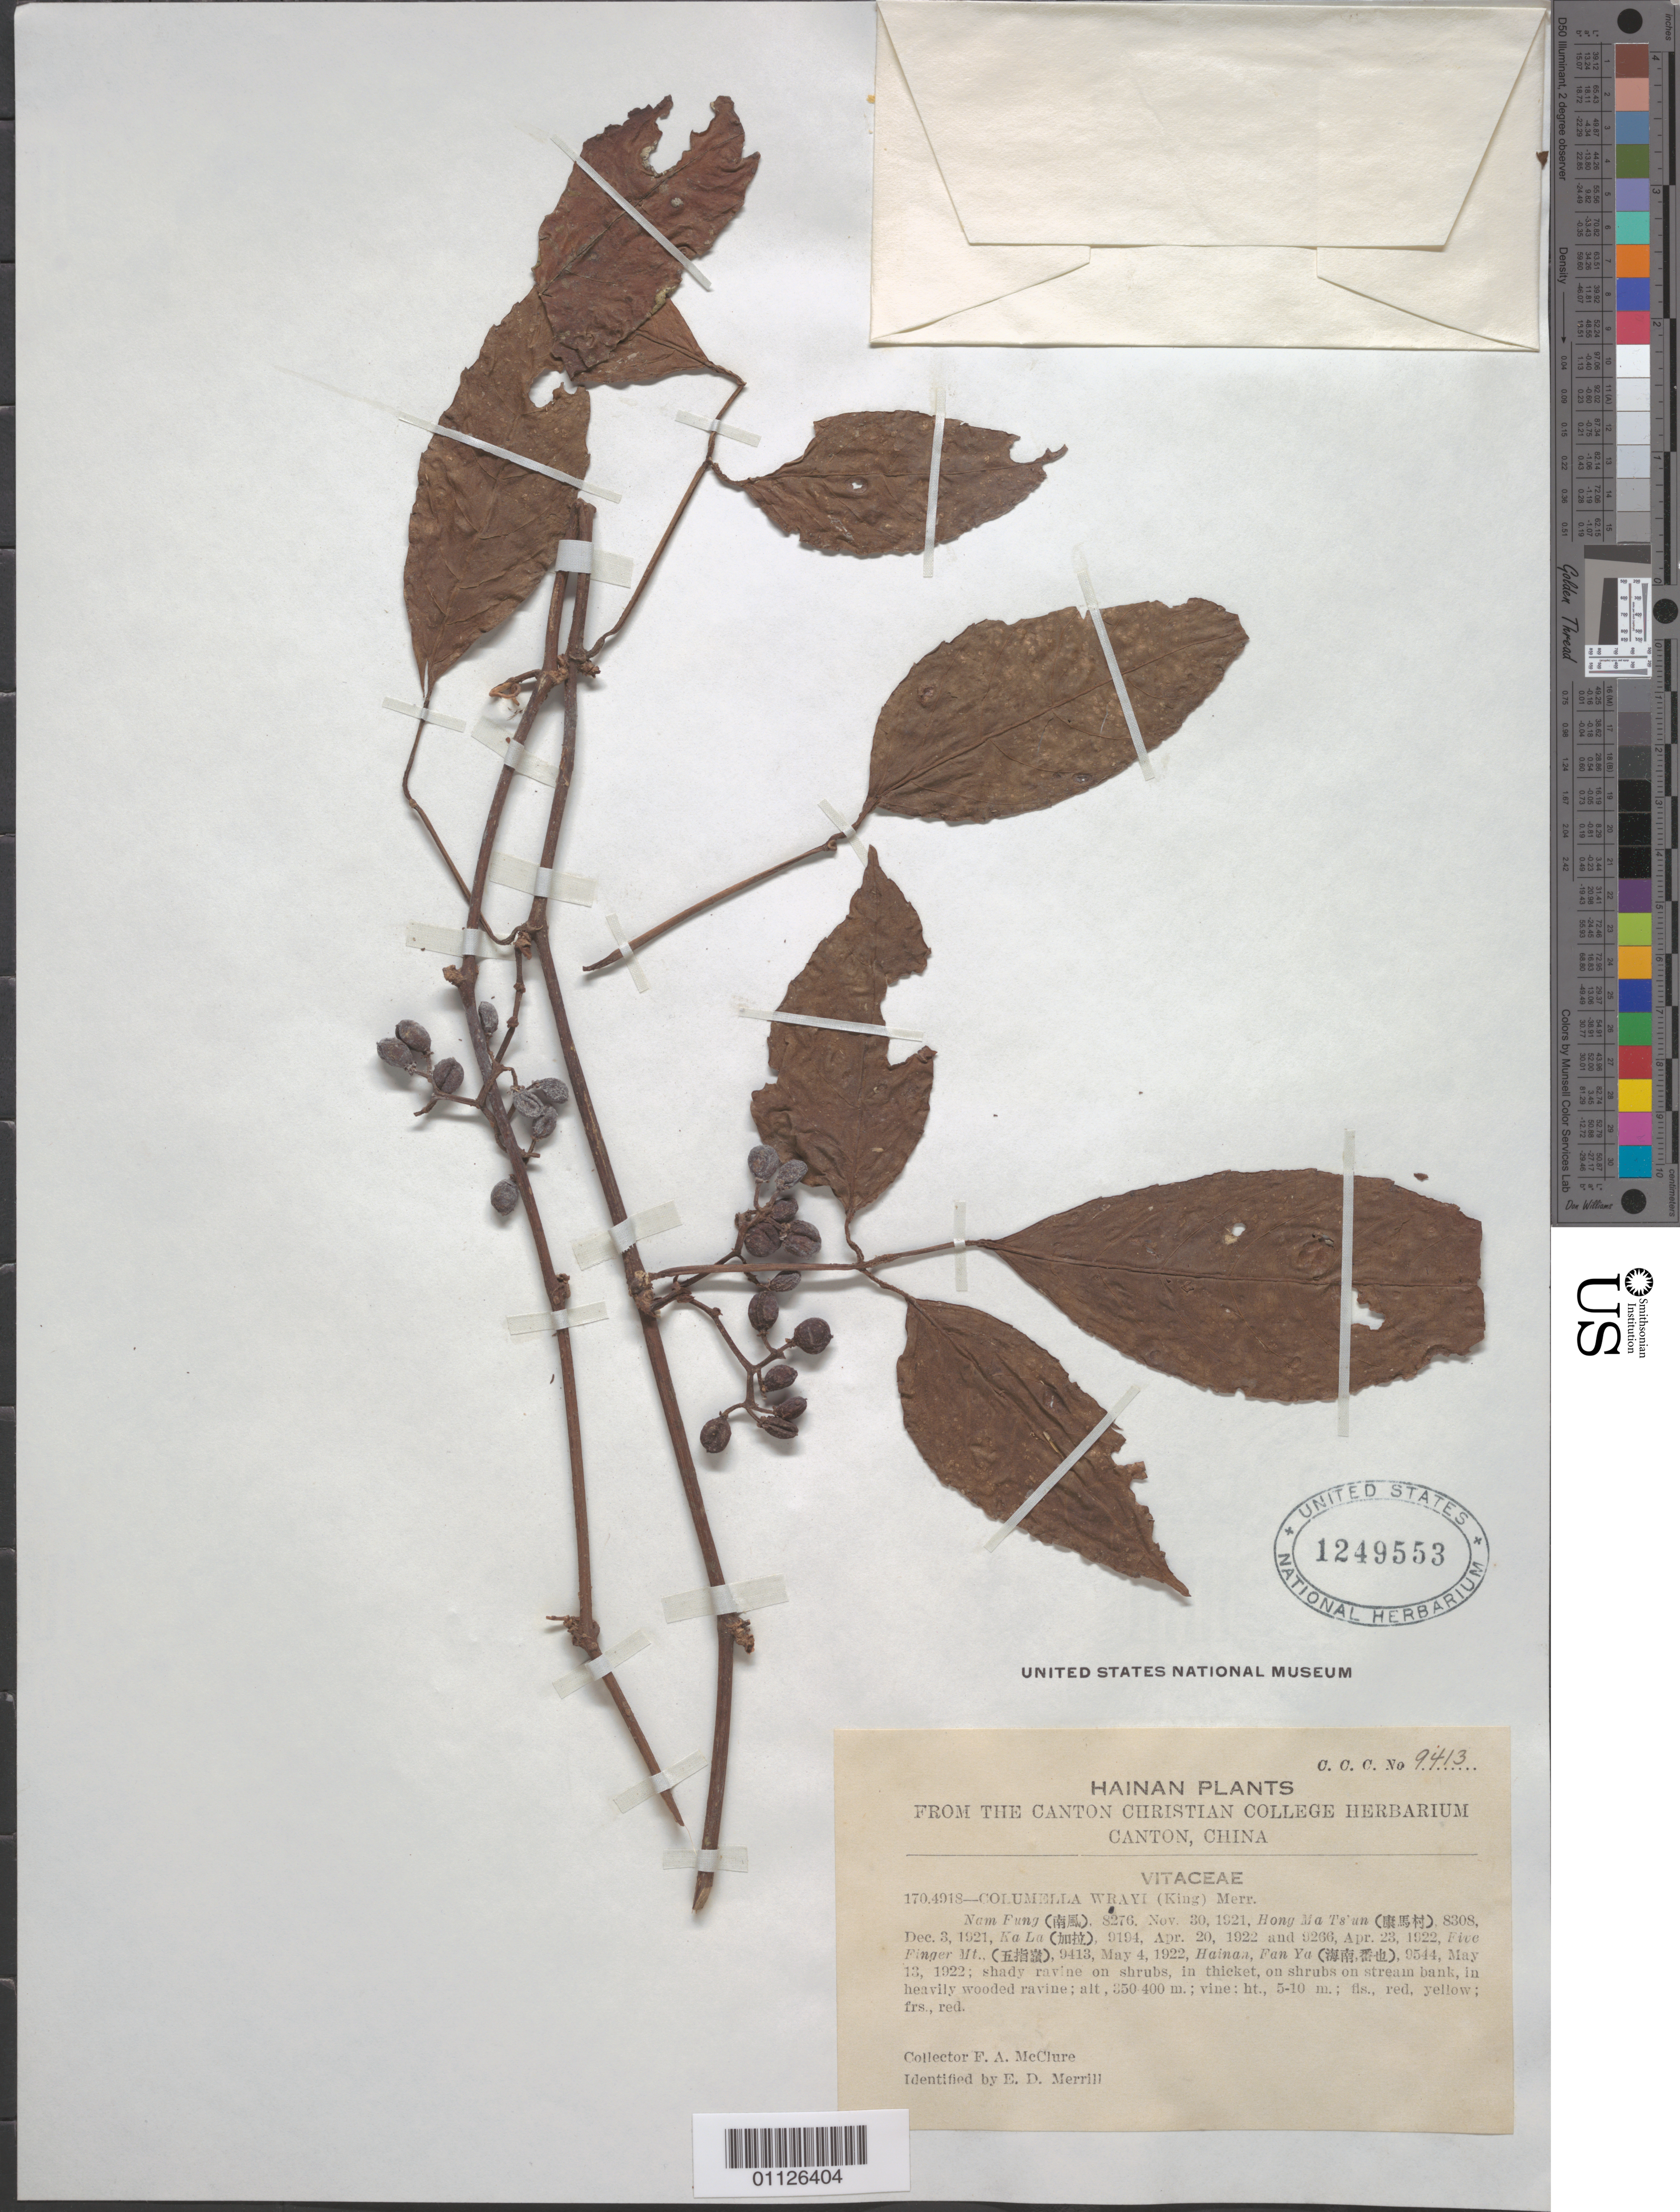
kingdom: Plantae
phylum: Tracheophyta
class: Magnoliopsida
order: Vitales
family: Vitaceae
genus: Cayratia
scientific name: Cayratia wrayi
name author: (King) Gagnep.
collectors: F. A. McClure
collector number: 9413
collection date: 1921-12-03/1922-05-13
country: China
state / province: Hainan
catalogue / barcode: US 1249553